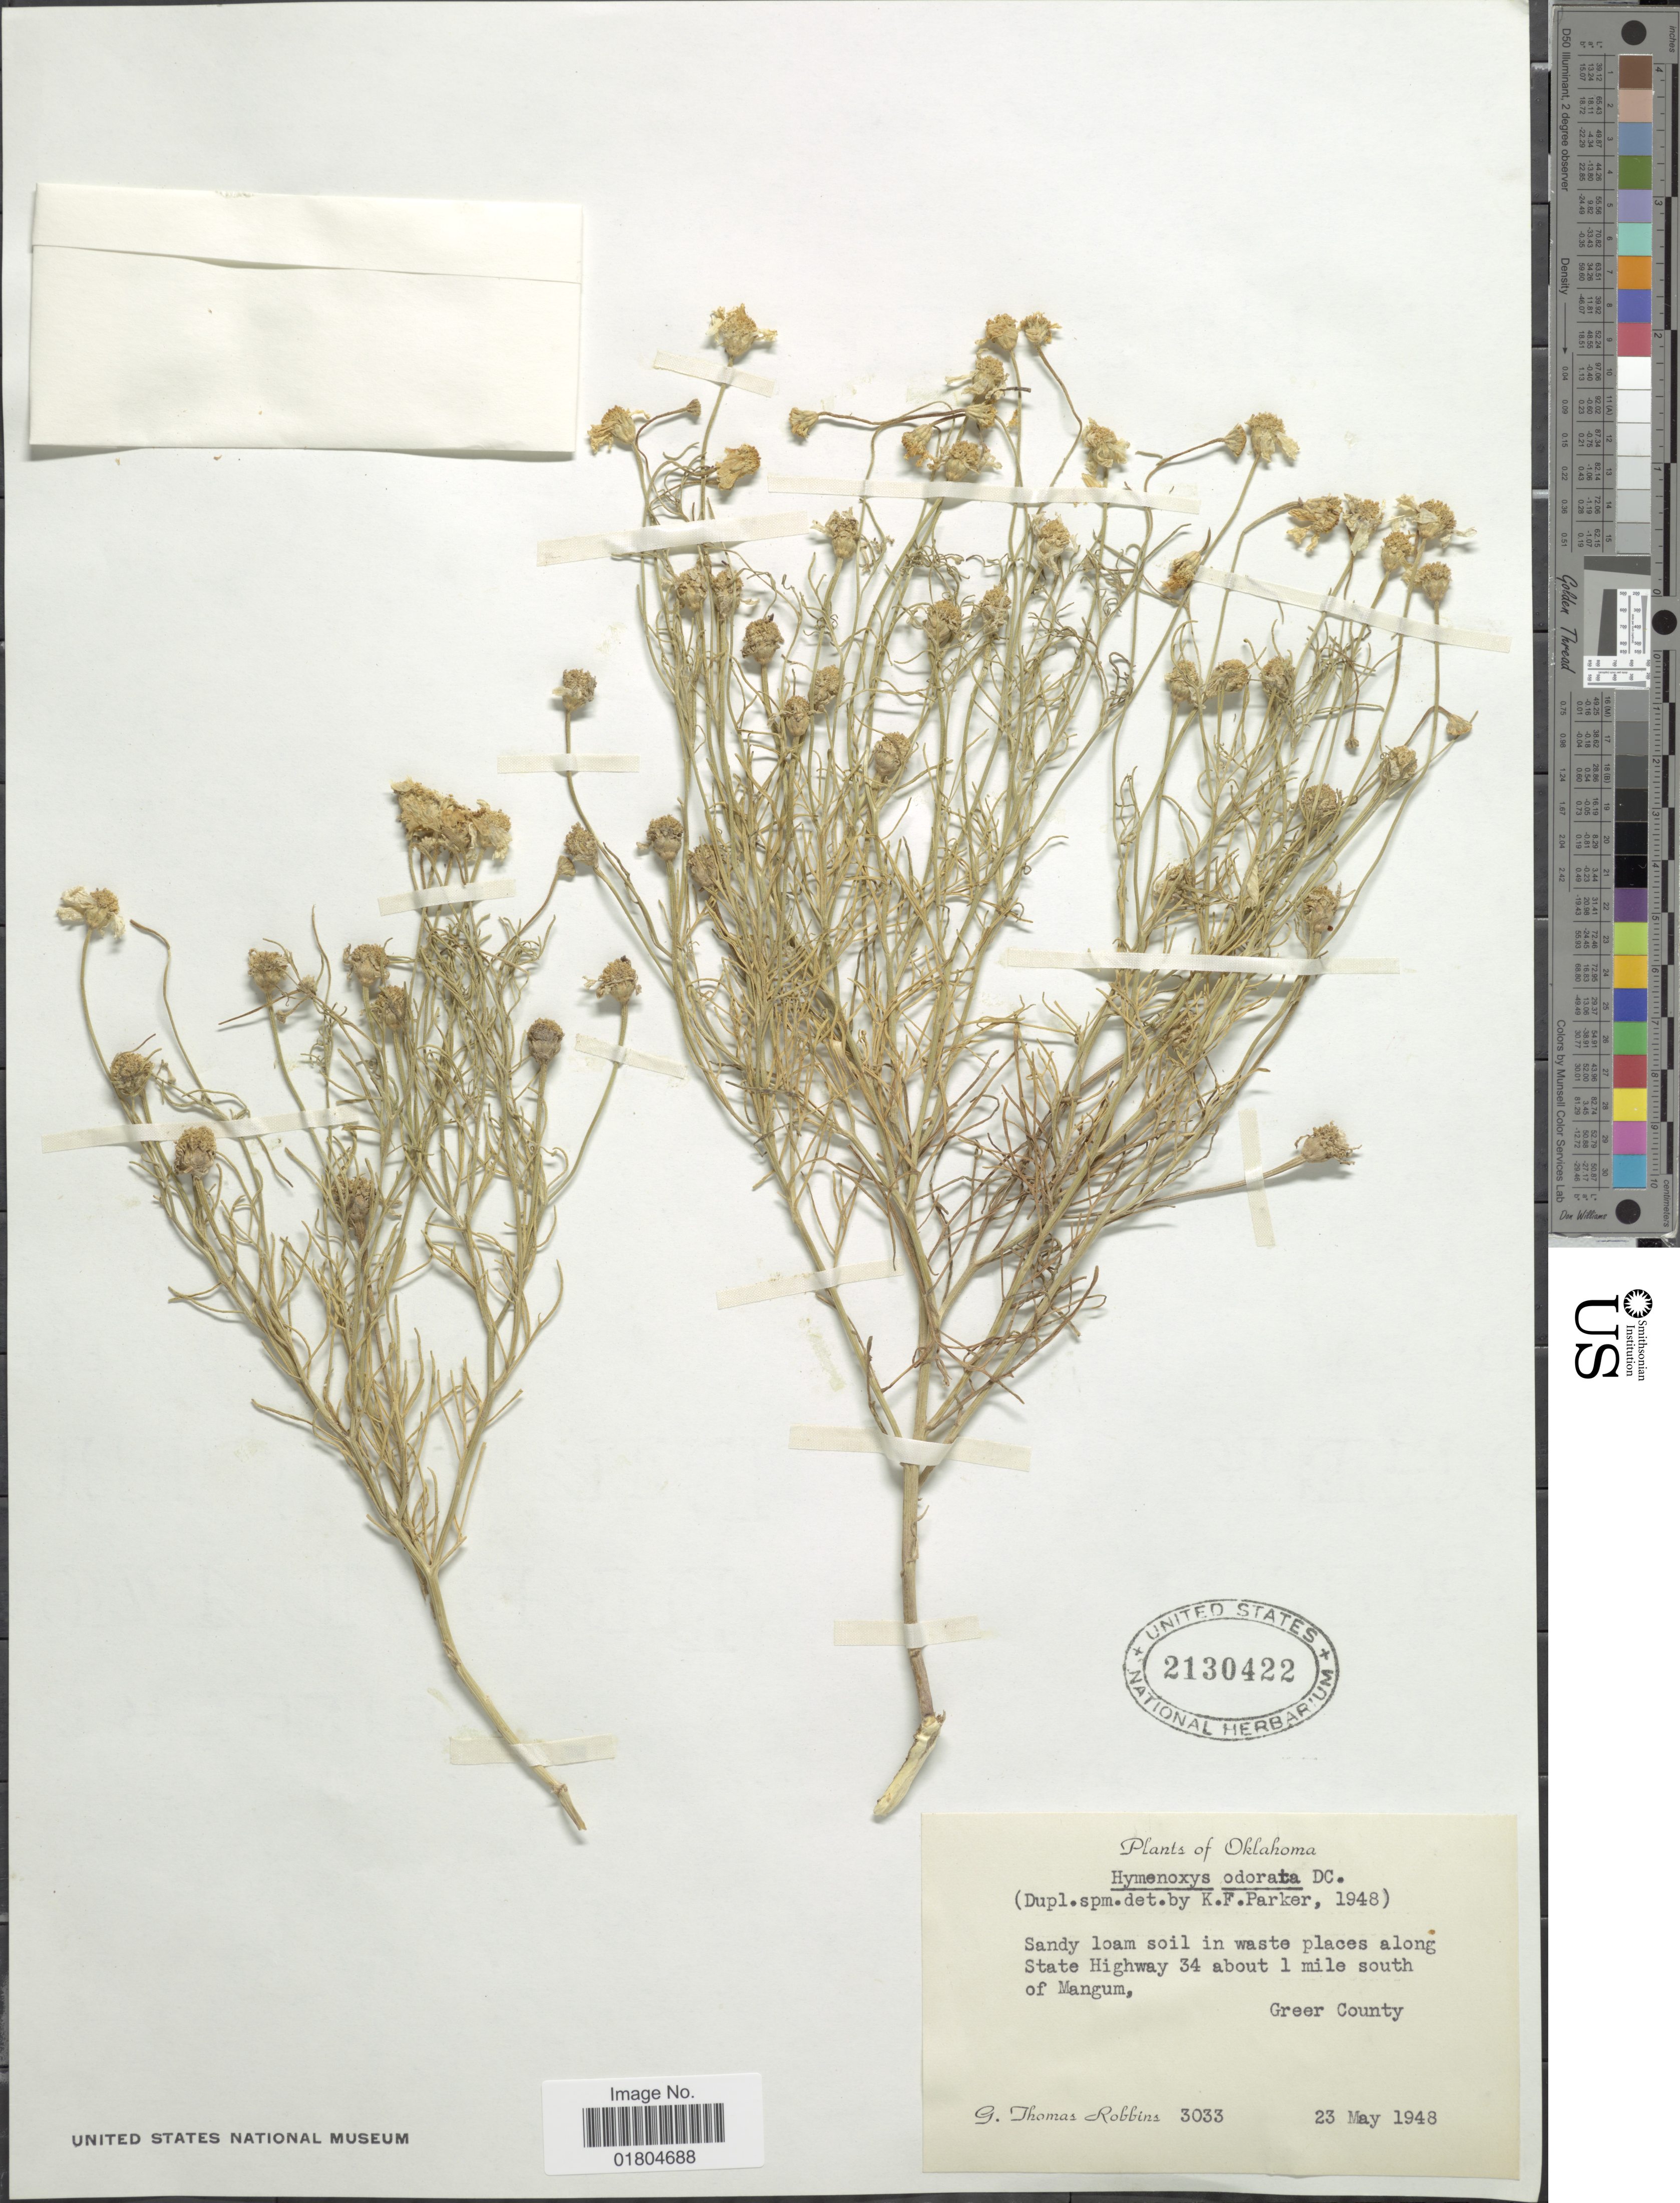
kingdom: Plantae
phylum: Tracheophyta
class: Magnoliopsida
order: Asterales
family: Asteraceae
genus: Hymenoxys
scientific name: Hymenoxys odorata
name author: DC.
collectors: G. T. Robbins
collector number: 3033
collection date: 1948-05-23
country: United States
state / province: Oklahoma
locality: Along State Highway 34 about 1 mile south of Mangum, Greer County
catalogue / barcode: US 2130422